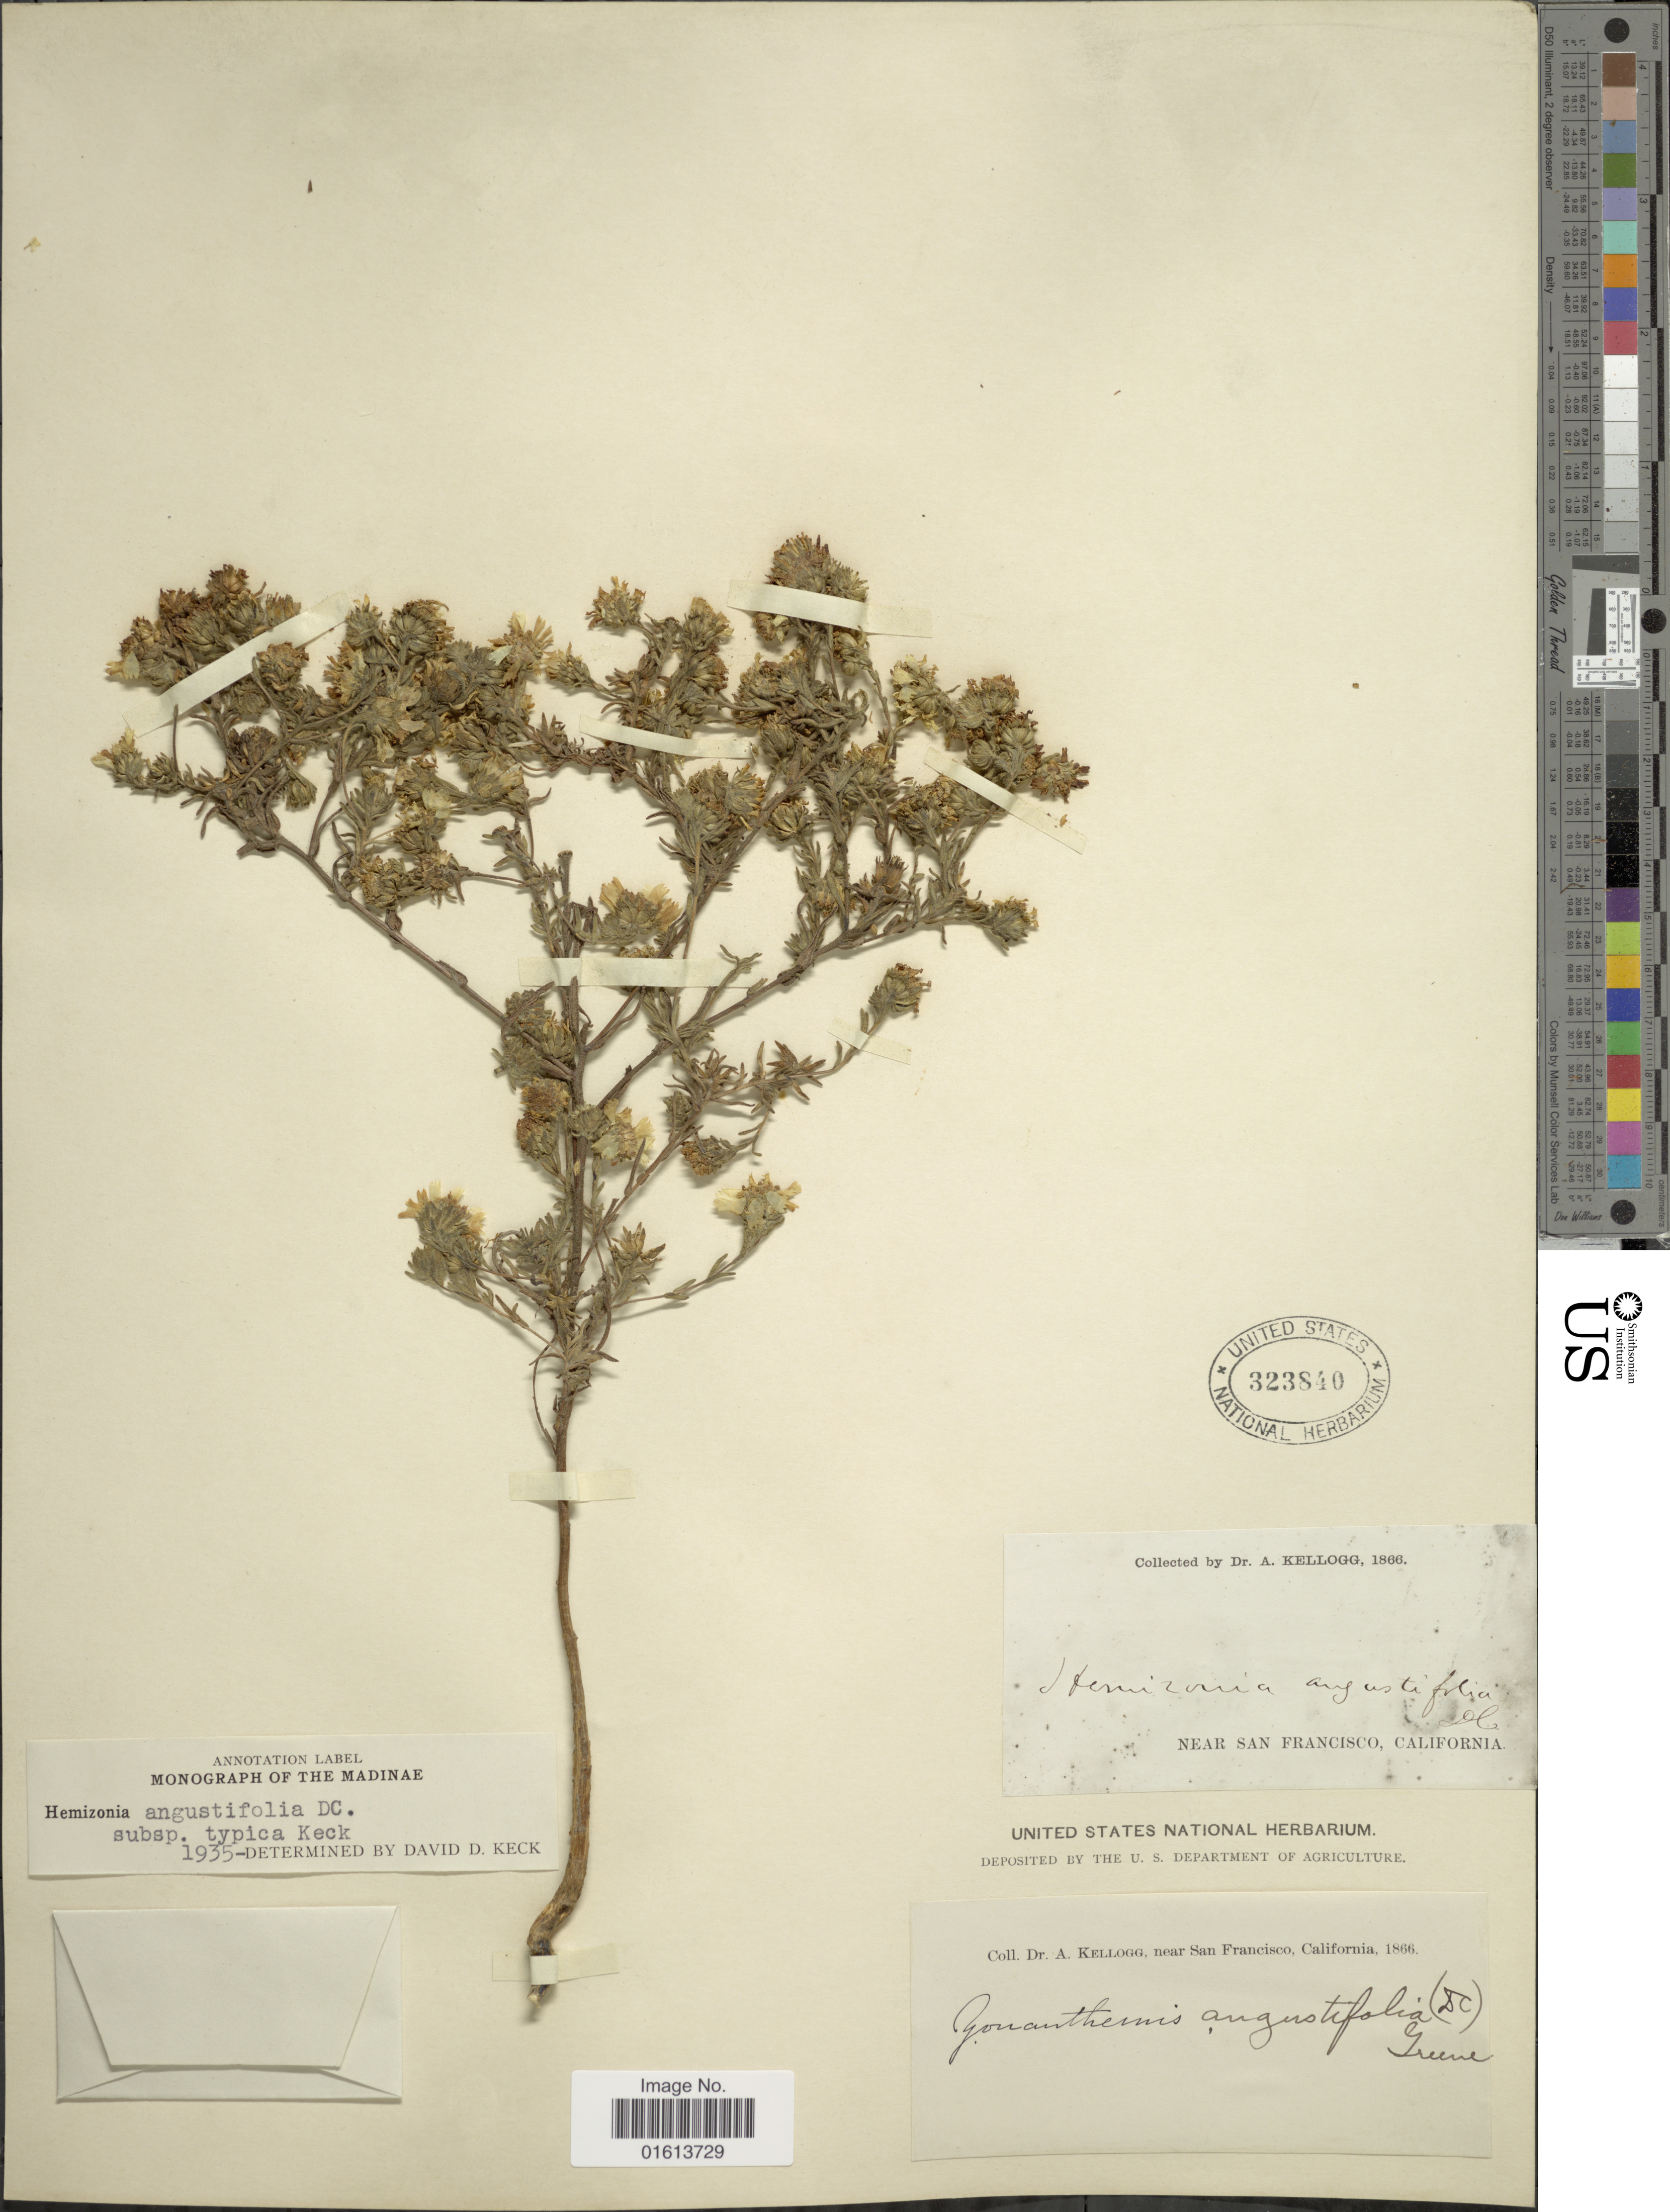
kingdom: Plantae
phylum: Tracheophyta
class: Magnoliopsida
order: Asterales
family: Asteraceae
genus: Deinandra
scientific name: Deinandra corymbosa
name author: (DC.) B.G. Baldwin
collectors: A. Kellog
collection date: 1866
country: United States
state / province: California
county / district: San Francisco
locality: Near San Francisco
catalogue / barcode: US 323840